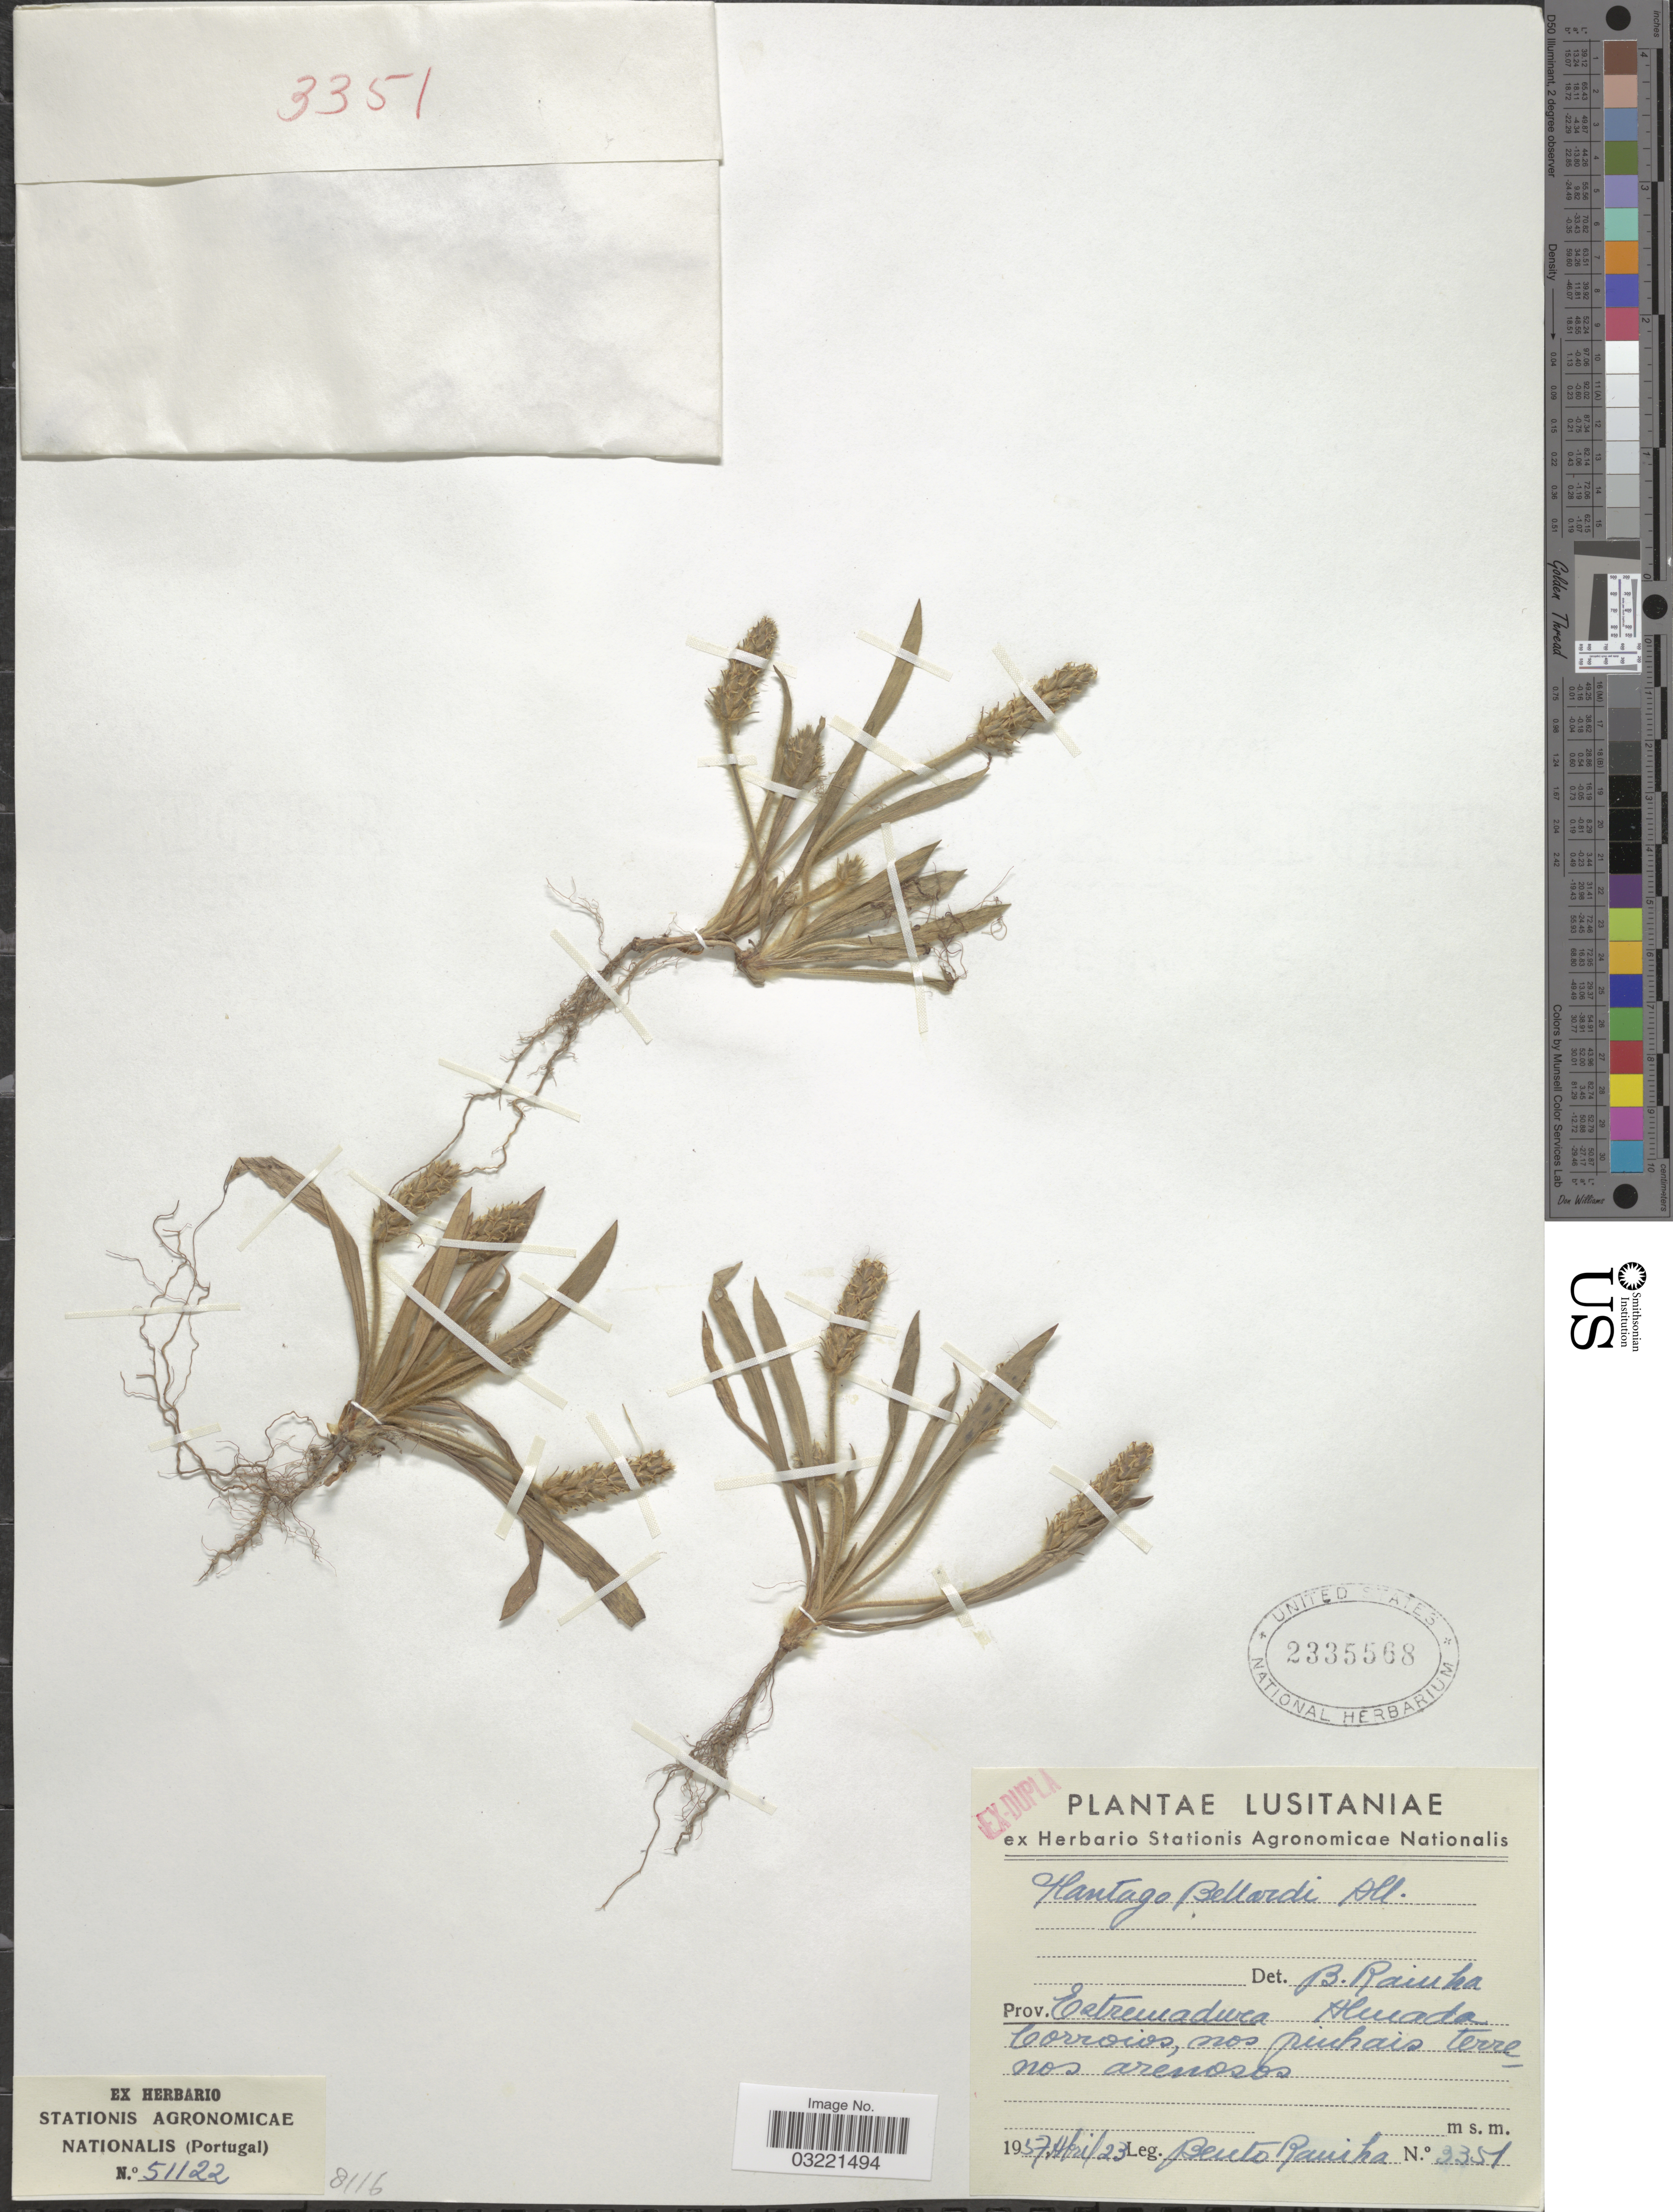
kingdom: Plantae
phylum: Tracheophyta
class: Magnoliopsida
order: Lamiales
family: Plantaginaceae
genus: Plantago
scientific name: Plantago bellardi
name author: All.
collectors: B. Rainha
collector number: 3351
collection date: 1957-04-23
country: Portugal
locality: Lusitaniae. Prov. Estremadura. Almada Corroios.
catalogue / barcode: US 2335568